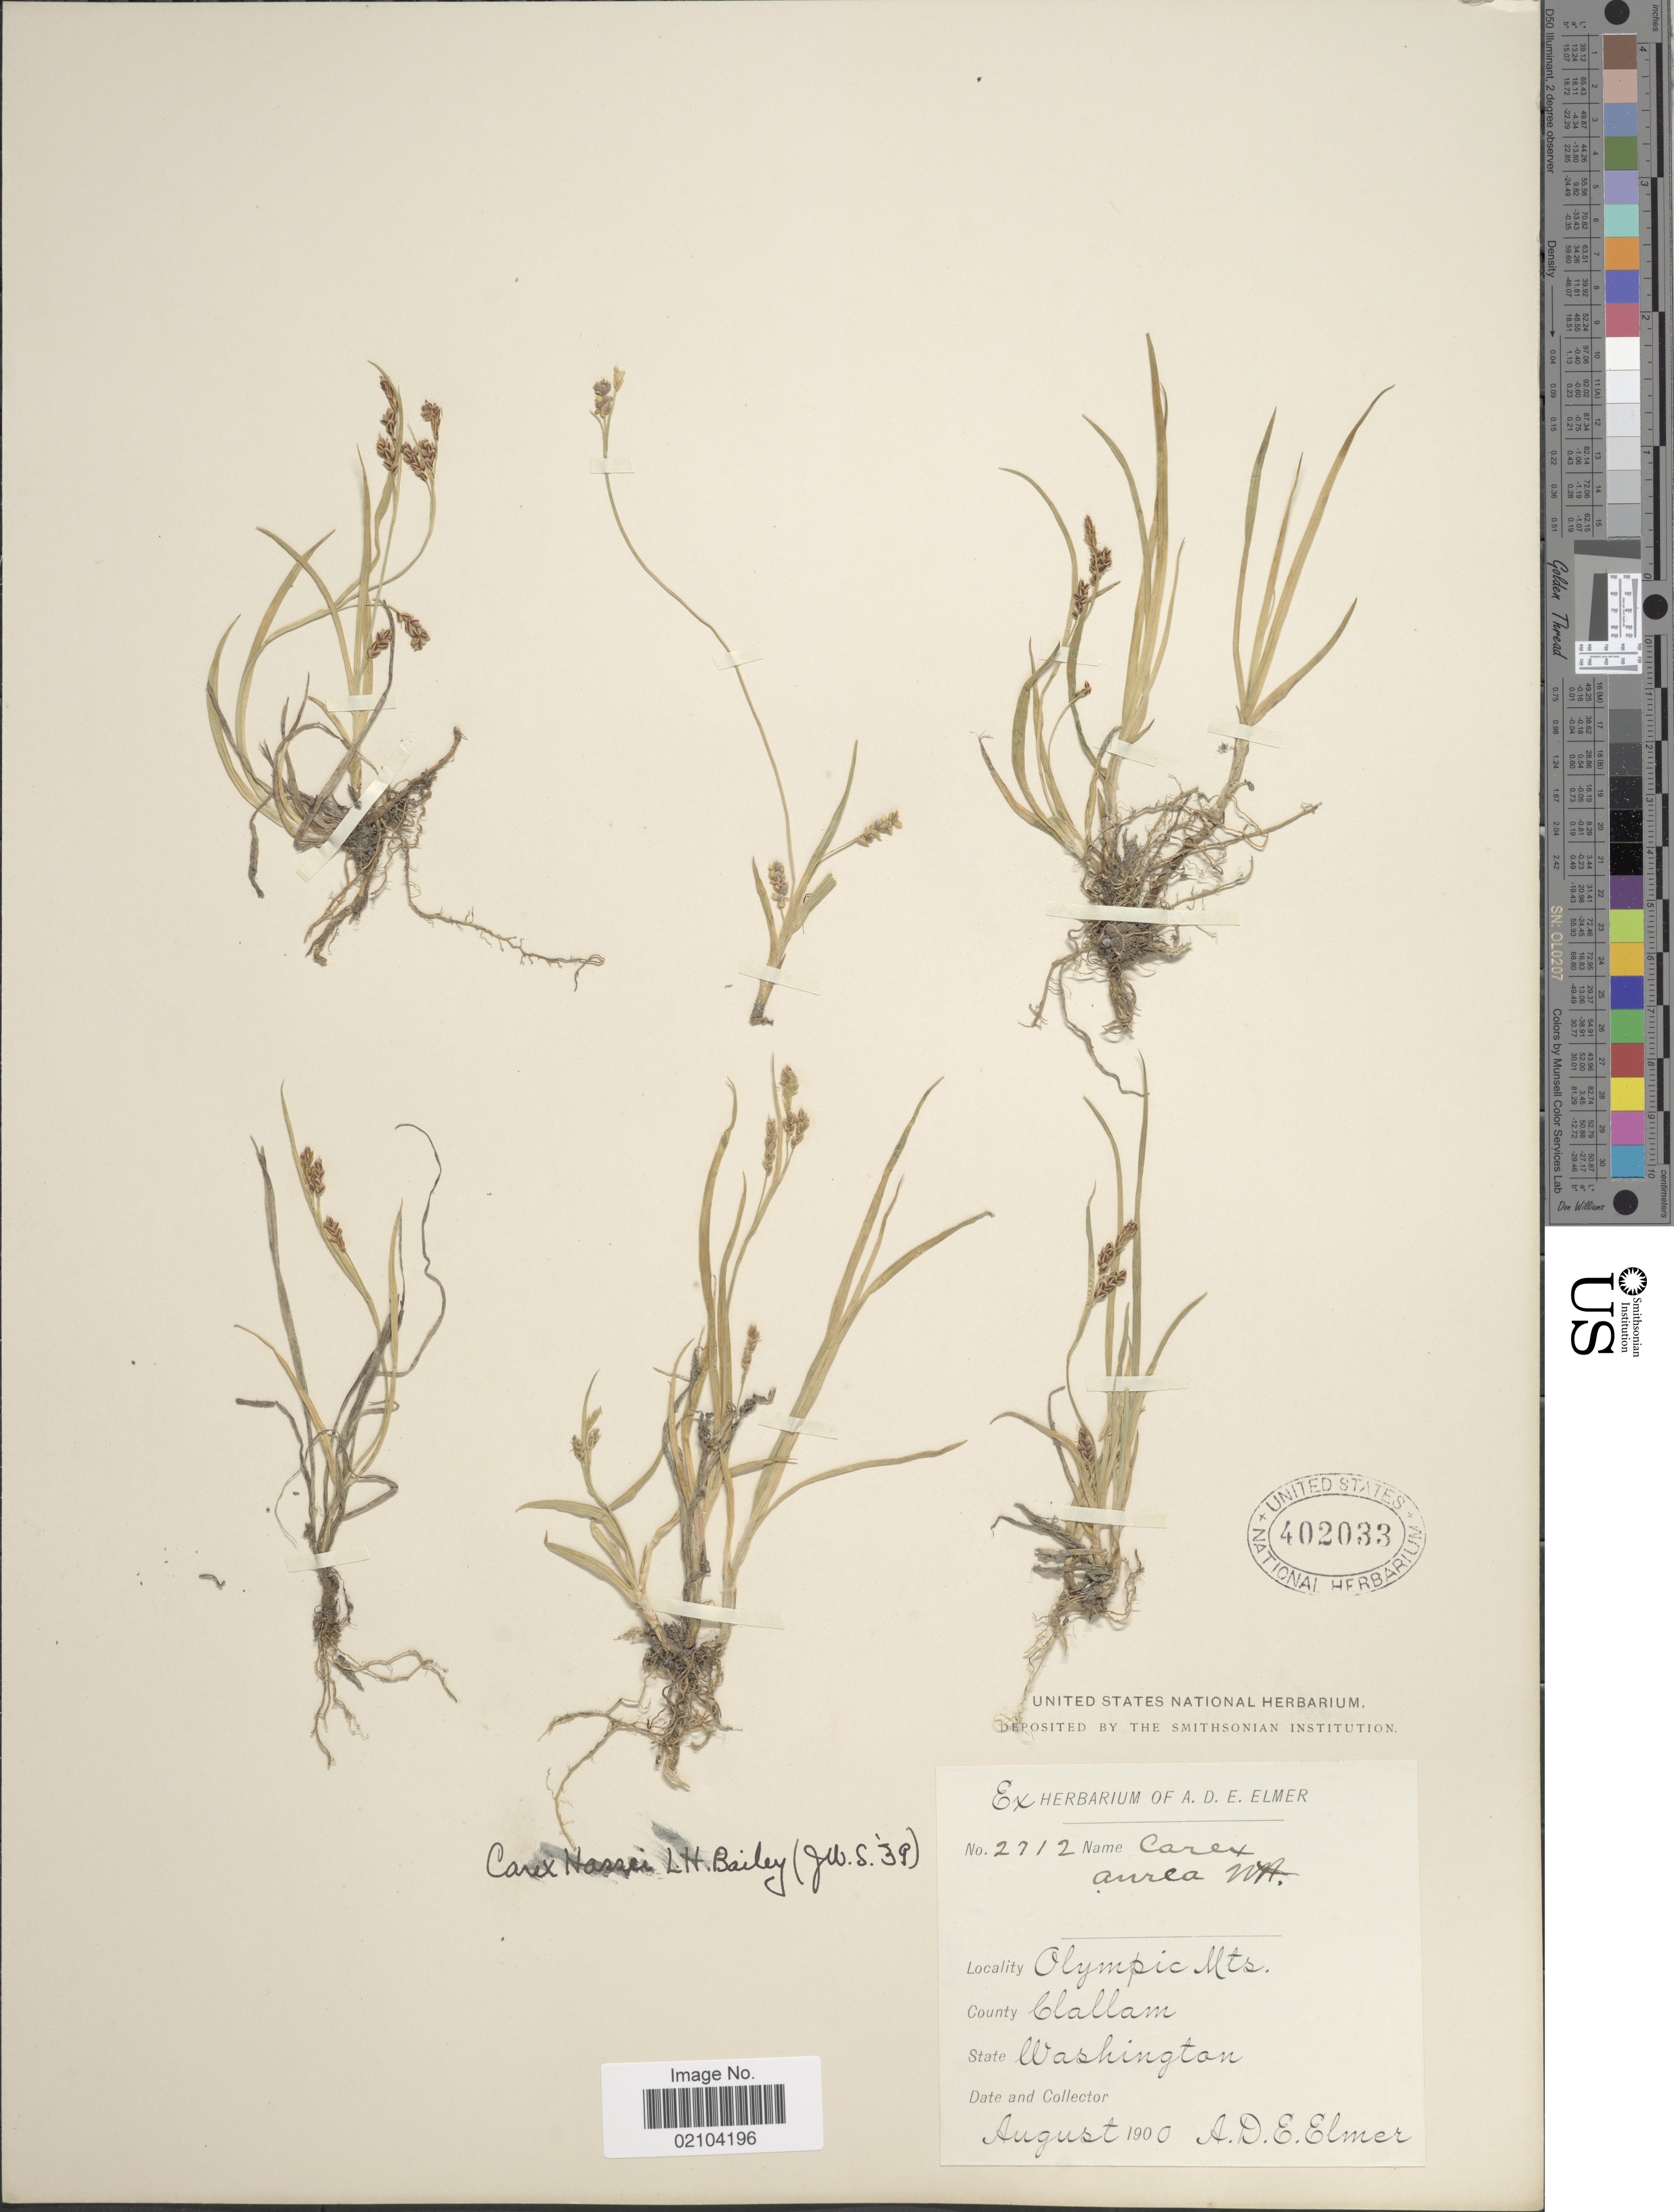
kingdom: Plantae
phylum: Tracheophyta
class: Liliopsida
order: Poales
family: Cyperaceae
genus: Carex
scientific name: Carex aurea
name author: Nutt.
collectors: A. D. E. Elmer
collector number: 2712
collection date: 1900-08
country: United States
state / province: Washington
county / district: Clallam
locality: State Washington, County Clallam Olympic Mts.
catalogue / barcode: US 402033